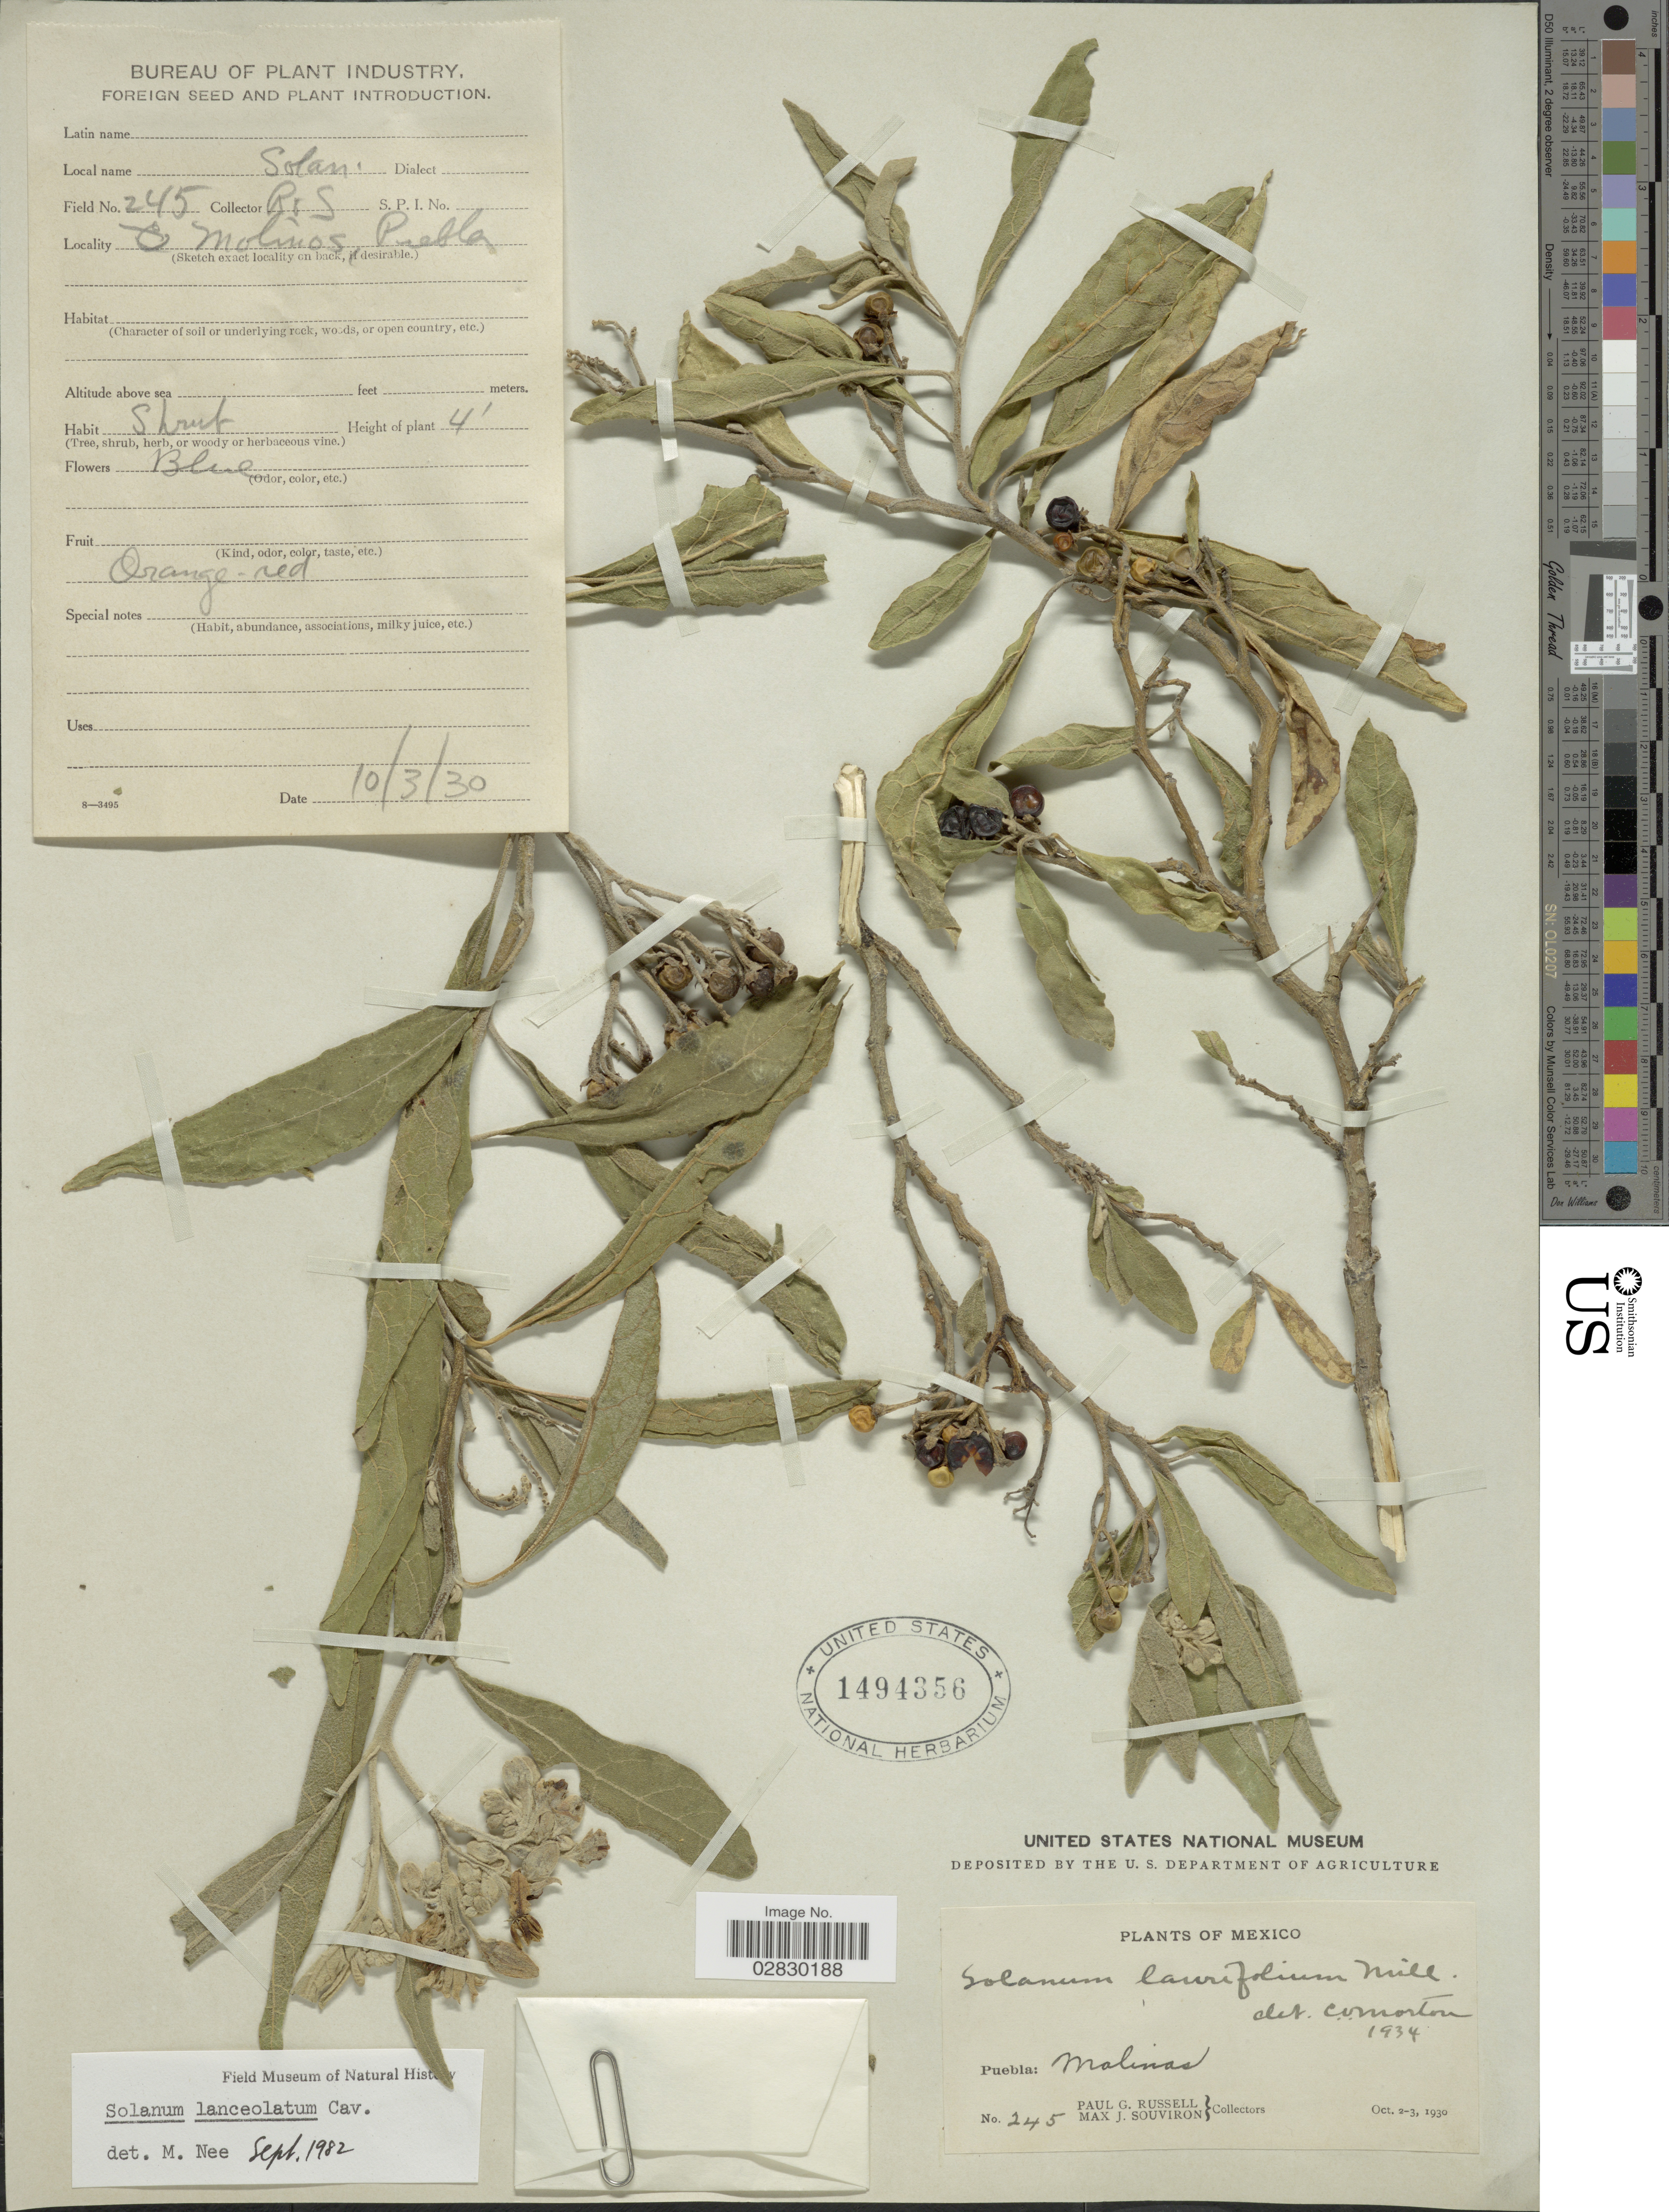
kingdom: Plantae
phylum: Tracheophyta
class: Magnoliopsida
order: Solanales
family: Solanaceae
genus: Solanum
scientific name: Solanum lanceolatum Berthault, nom. illeg.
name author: Berthault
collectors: P. G. Russell & M. J. Souviron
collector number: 245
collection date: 1930-10-03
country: Mexico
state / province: Puebla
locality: Molinas.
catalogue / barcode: US 1494356